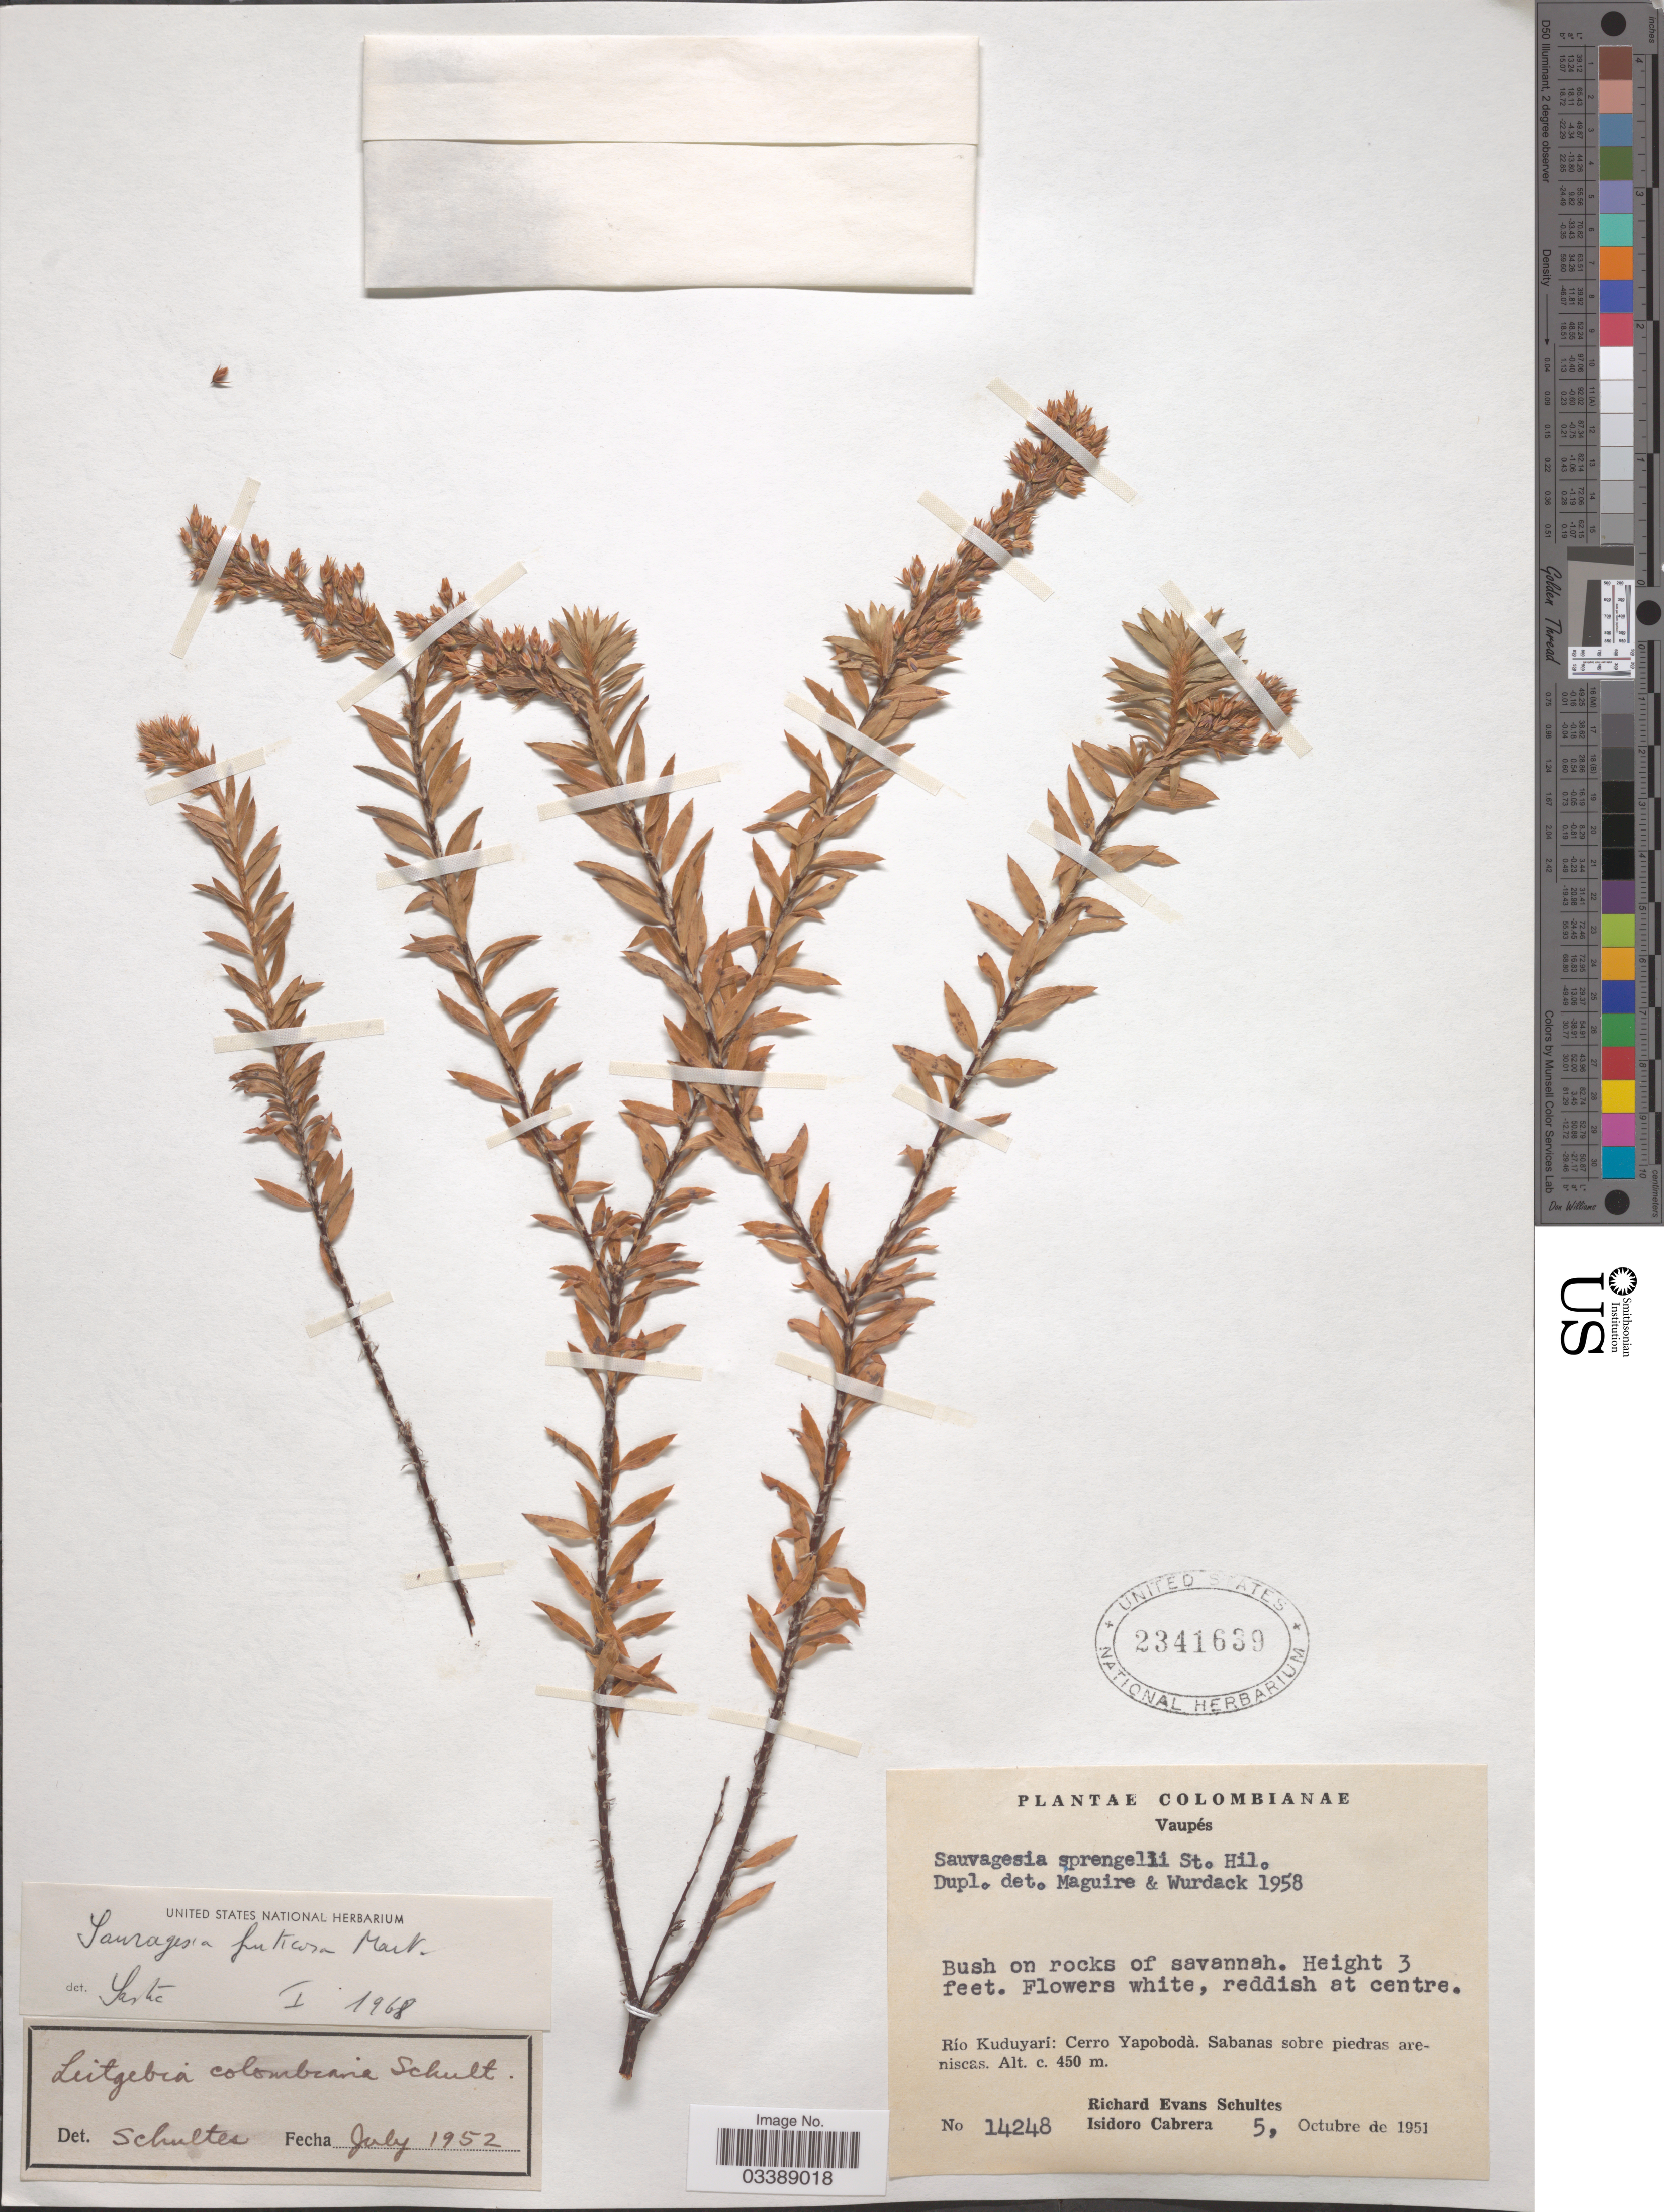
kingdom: Plantae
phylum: Tracheophyta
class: Magnoliopsida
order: Malpighiales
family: Ochnaceae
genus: Sauvagesia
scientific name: Sauvagesia fruticosa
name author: Mart.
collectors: R. E. Schultes & I. Cabrera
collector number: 14248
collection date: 1951-10-05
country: Colombia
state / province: Vaupés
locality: Río Kuduyarí: Cerro Yapobodà. Sabanas sobre piedras areniscas.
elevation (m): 450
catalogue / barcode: US 2341639